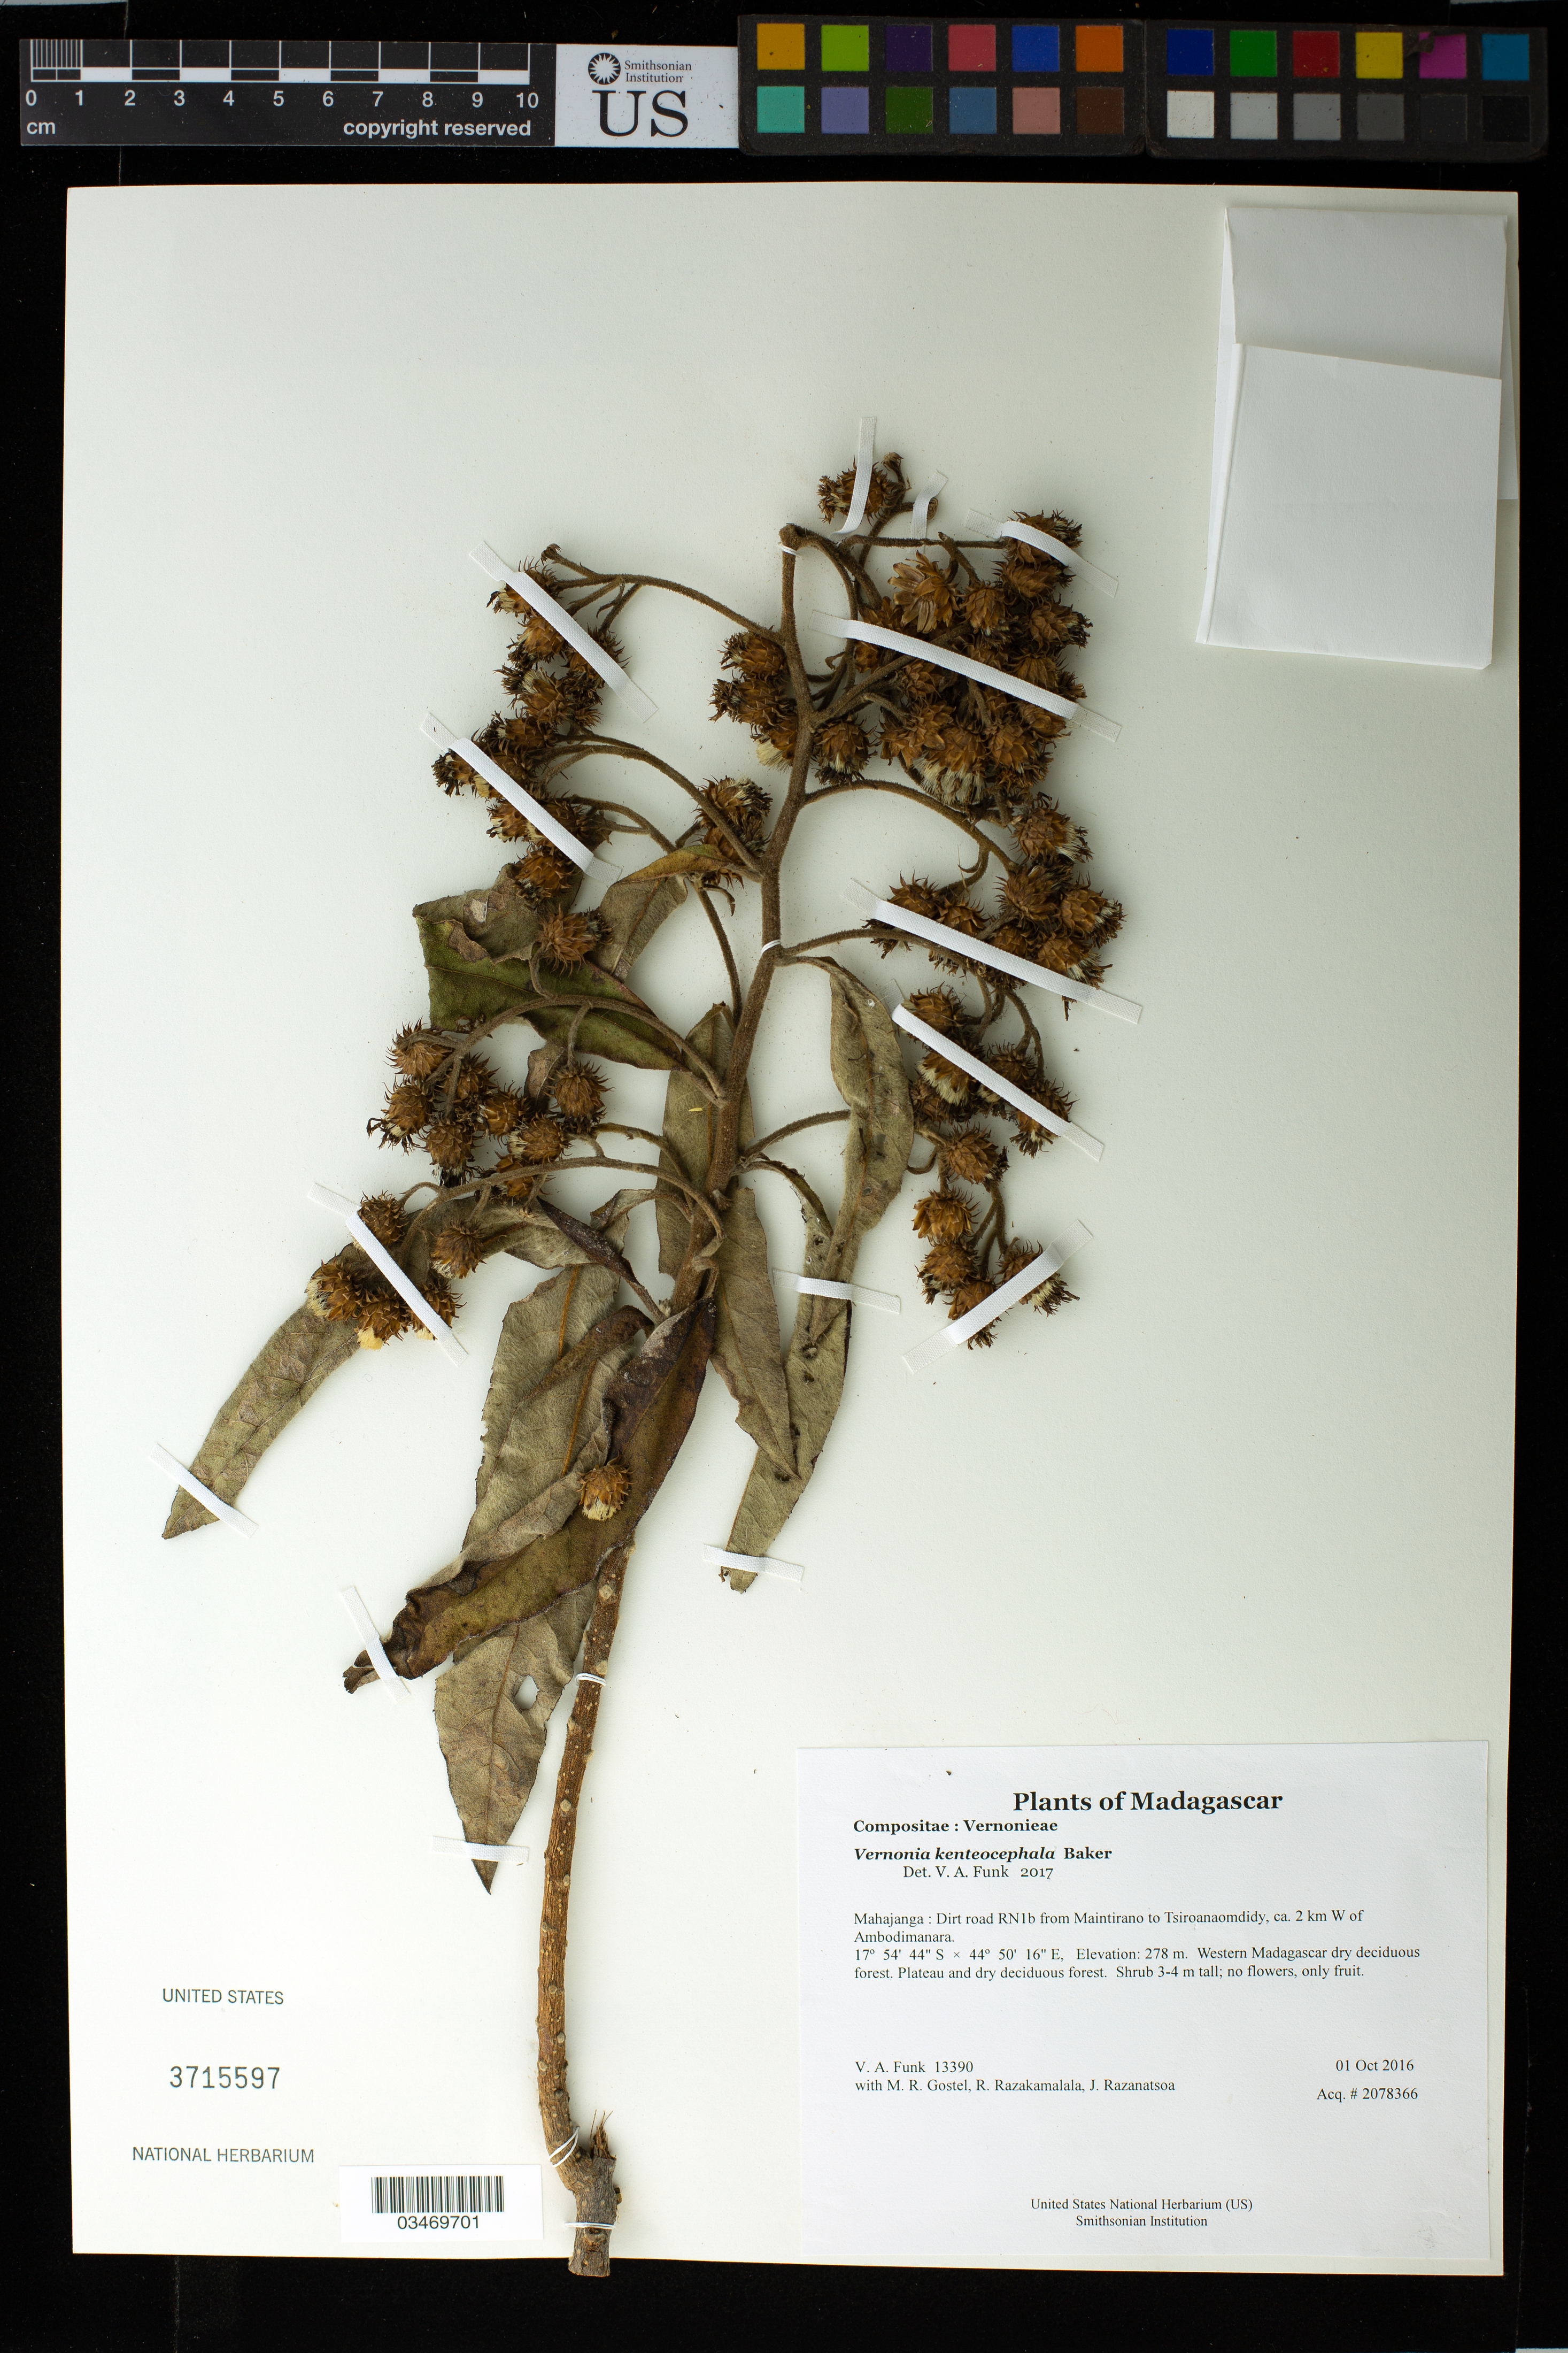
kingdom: Plantae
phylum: Tracheophyta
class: Magnoliopsida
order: Asterales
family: Asteraceae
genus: Vernonia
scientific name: Vernonia kenteocephala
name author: Baker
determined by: Funk, Vicki A., (BOT), Smithsonian Institution - National Museum of Natural History (UNITED STATES)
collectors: M. R. Gostel, R. Razakamalala & J. Razanatsoa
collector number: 13390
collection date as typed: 1 Oct 2016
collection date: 2016-10-01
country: Madagascar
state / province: Melaky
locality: Dirt road RN1b from Maintirano to Tsiroanaomdidy, ca. 2 km W of Ambodimanara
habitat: Western Madagascar dry deciduous forest. Plateau and dry deciduous forest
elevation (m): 278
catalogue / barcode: US 3715597